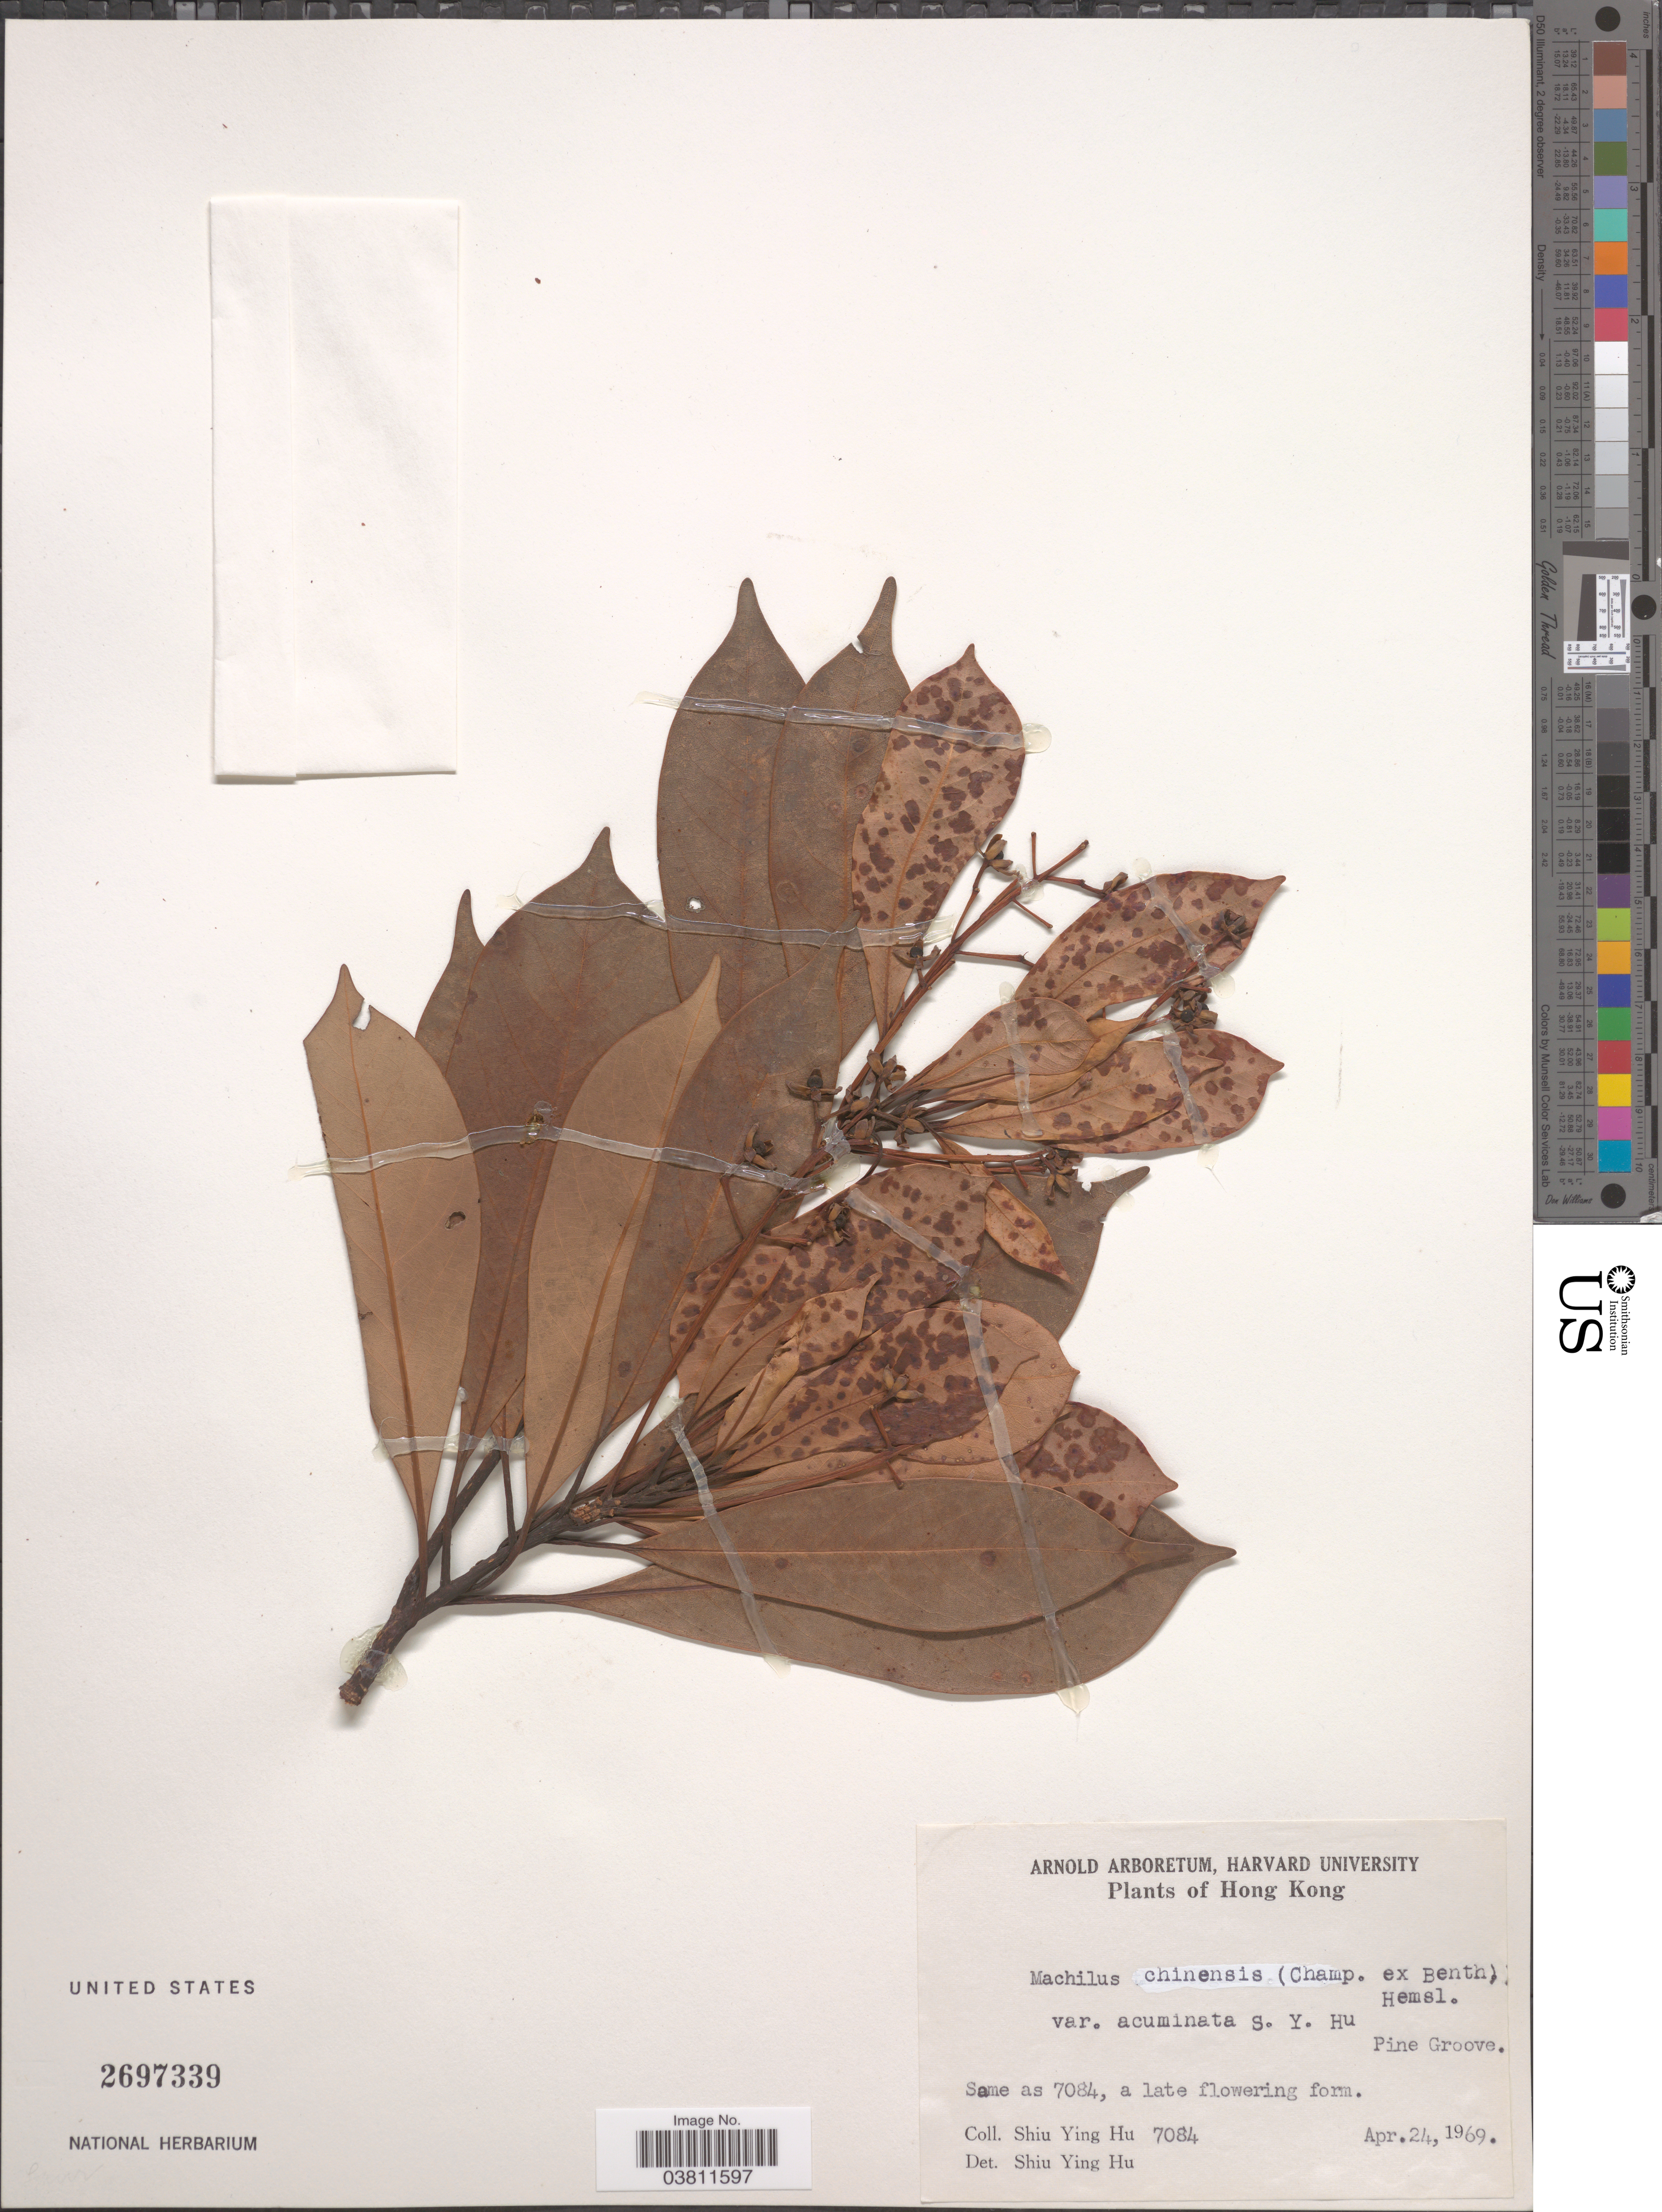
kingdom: Plantae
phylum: Tracheophyta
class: Magnoliopsida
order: Laurales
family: Lauraceae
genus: Machilus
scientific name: Machilus chinensis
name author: (Benth.) Hemsl.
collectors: S. Y. Hu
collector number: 7084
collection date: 1969-04-24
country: China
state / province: Hong Kong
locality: Pine Groove.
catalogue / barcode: US 2697339